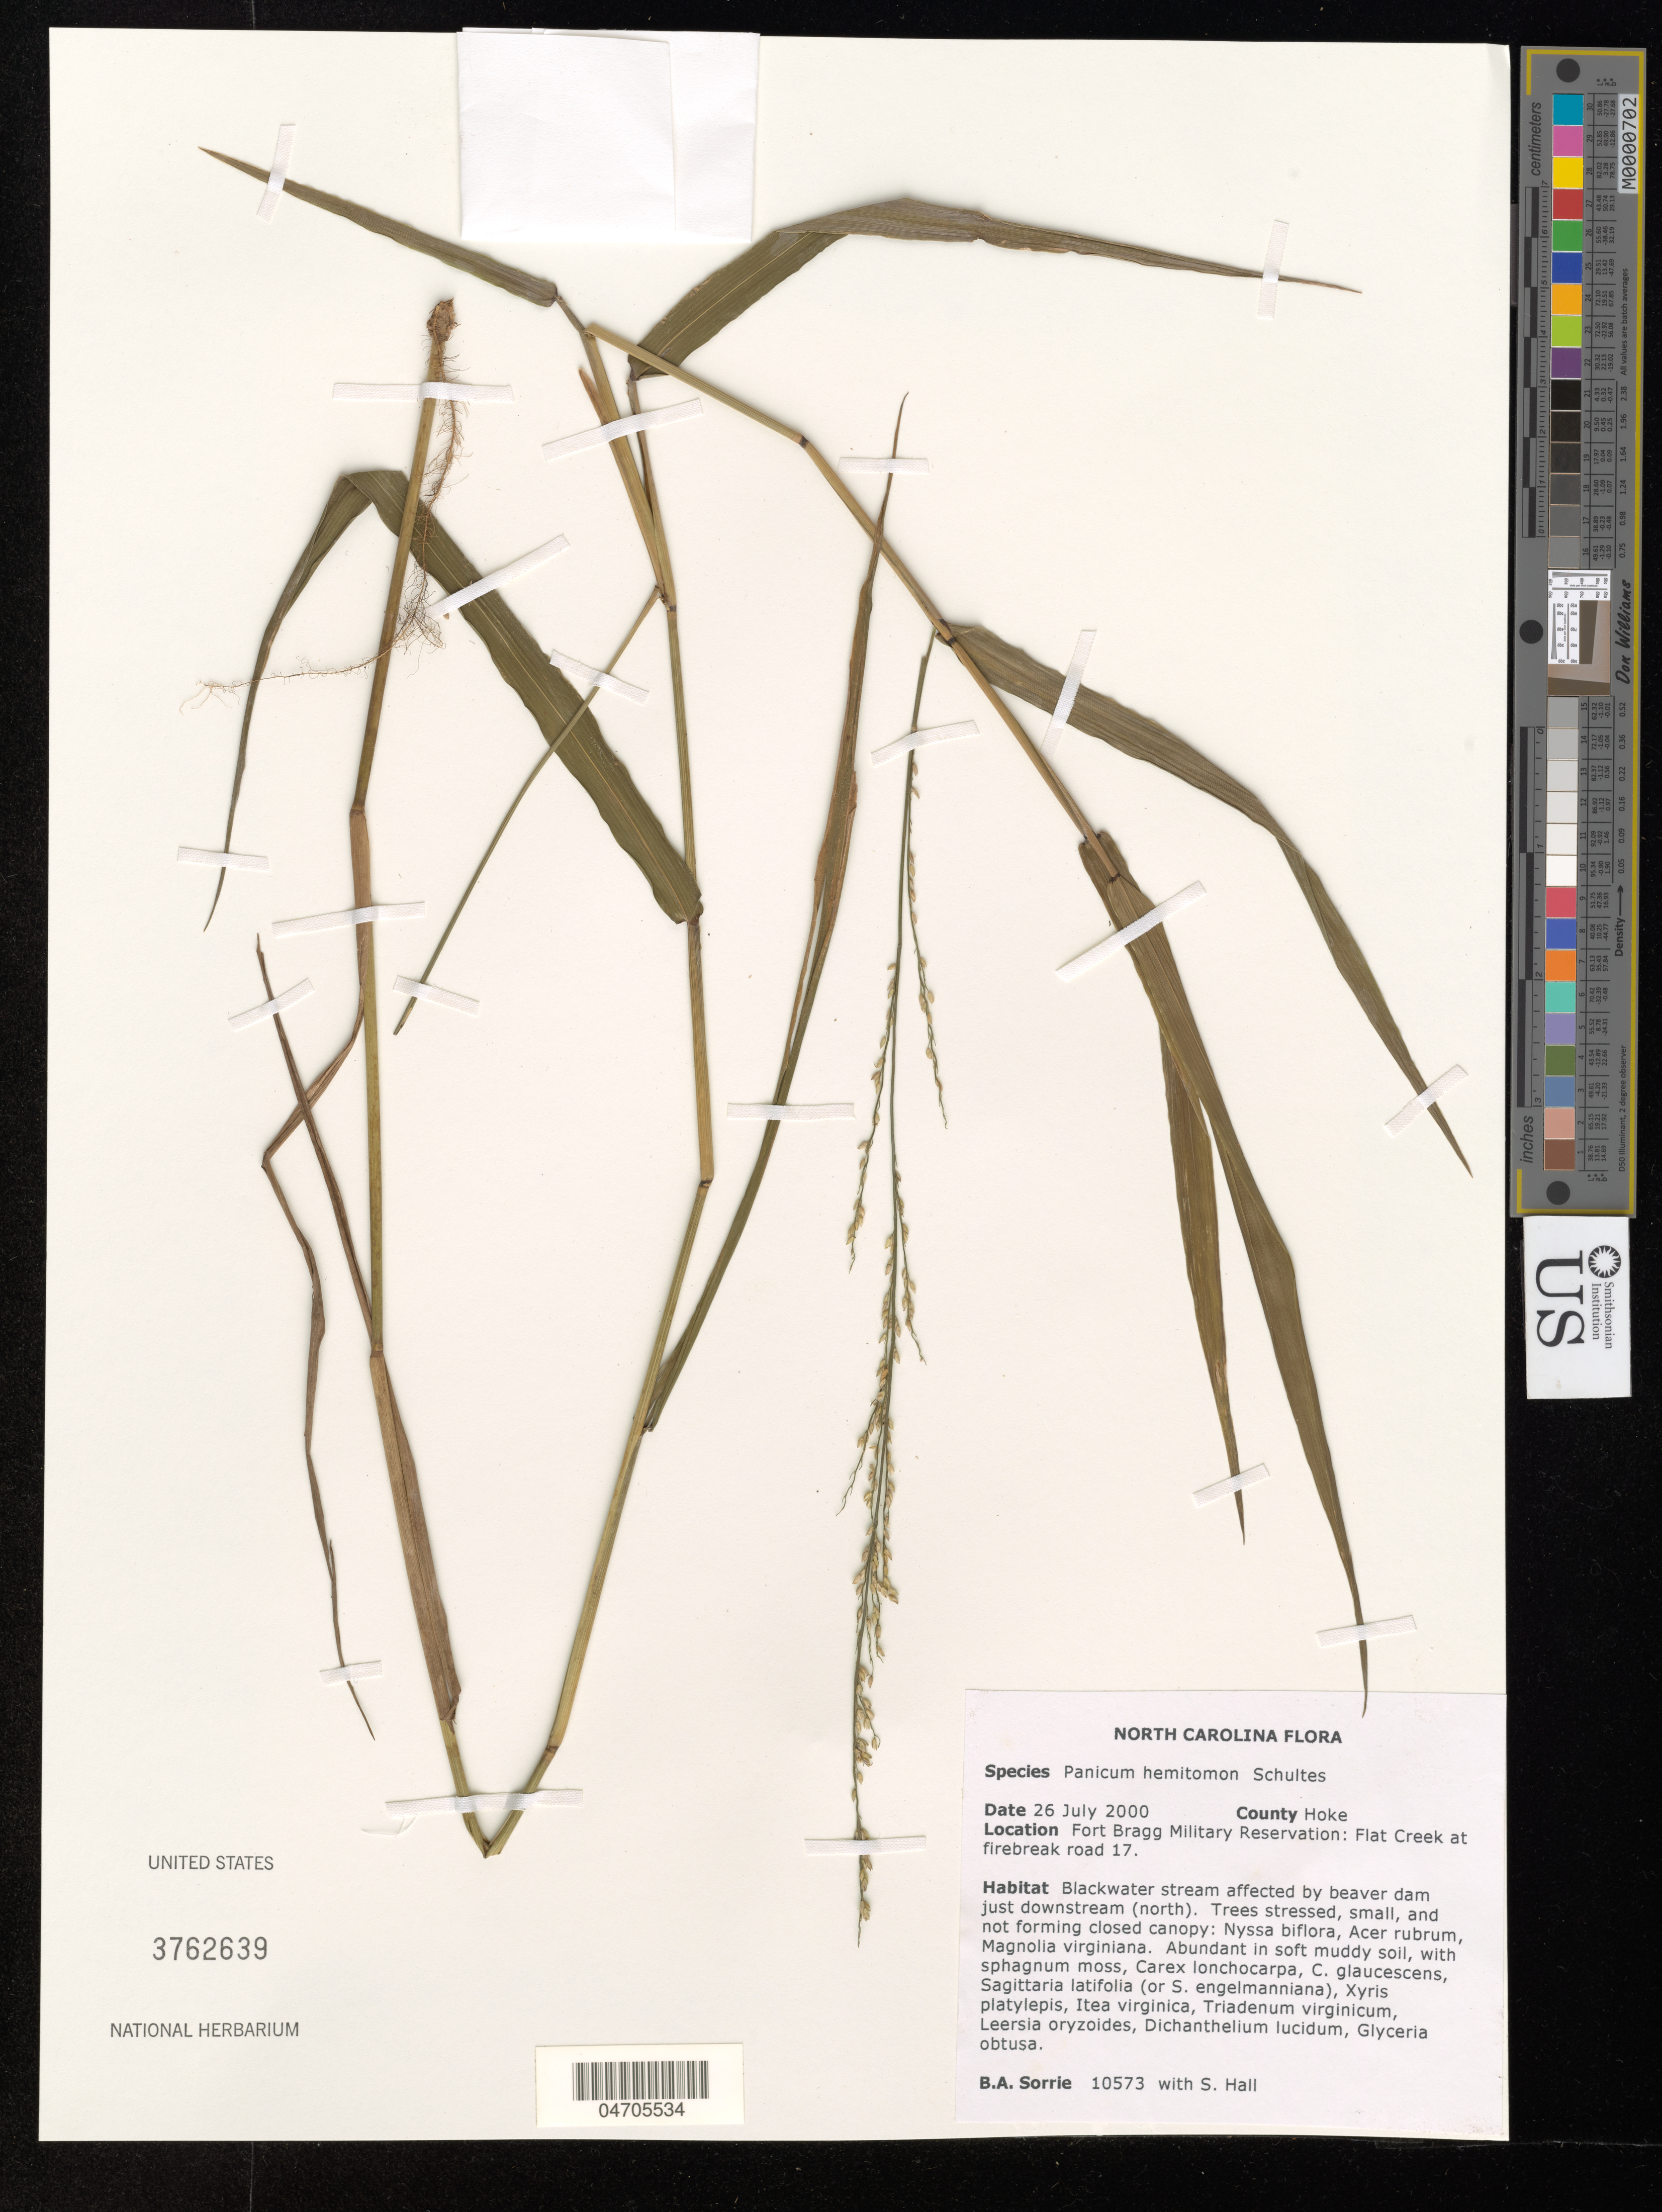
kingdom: Plantae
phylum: Tracheophyta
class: Liliopsida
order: Poales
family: Poaceae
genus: Panicum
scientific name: Panicum hemitomon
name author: Schult.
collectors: B. Sorrie & S. Hall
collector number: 10573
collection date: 2000-07-26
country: United States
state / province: North Carolina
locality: County Hoke. Fort Bragg Military Reservation: Flat Creek at firebreak road 17. Blackwater stream affected by beaver dam just downstream (north).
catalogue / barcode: US 3762639